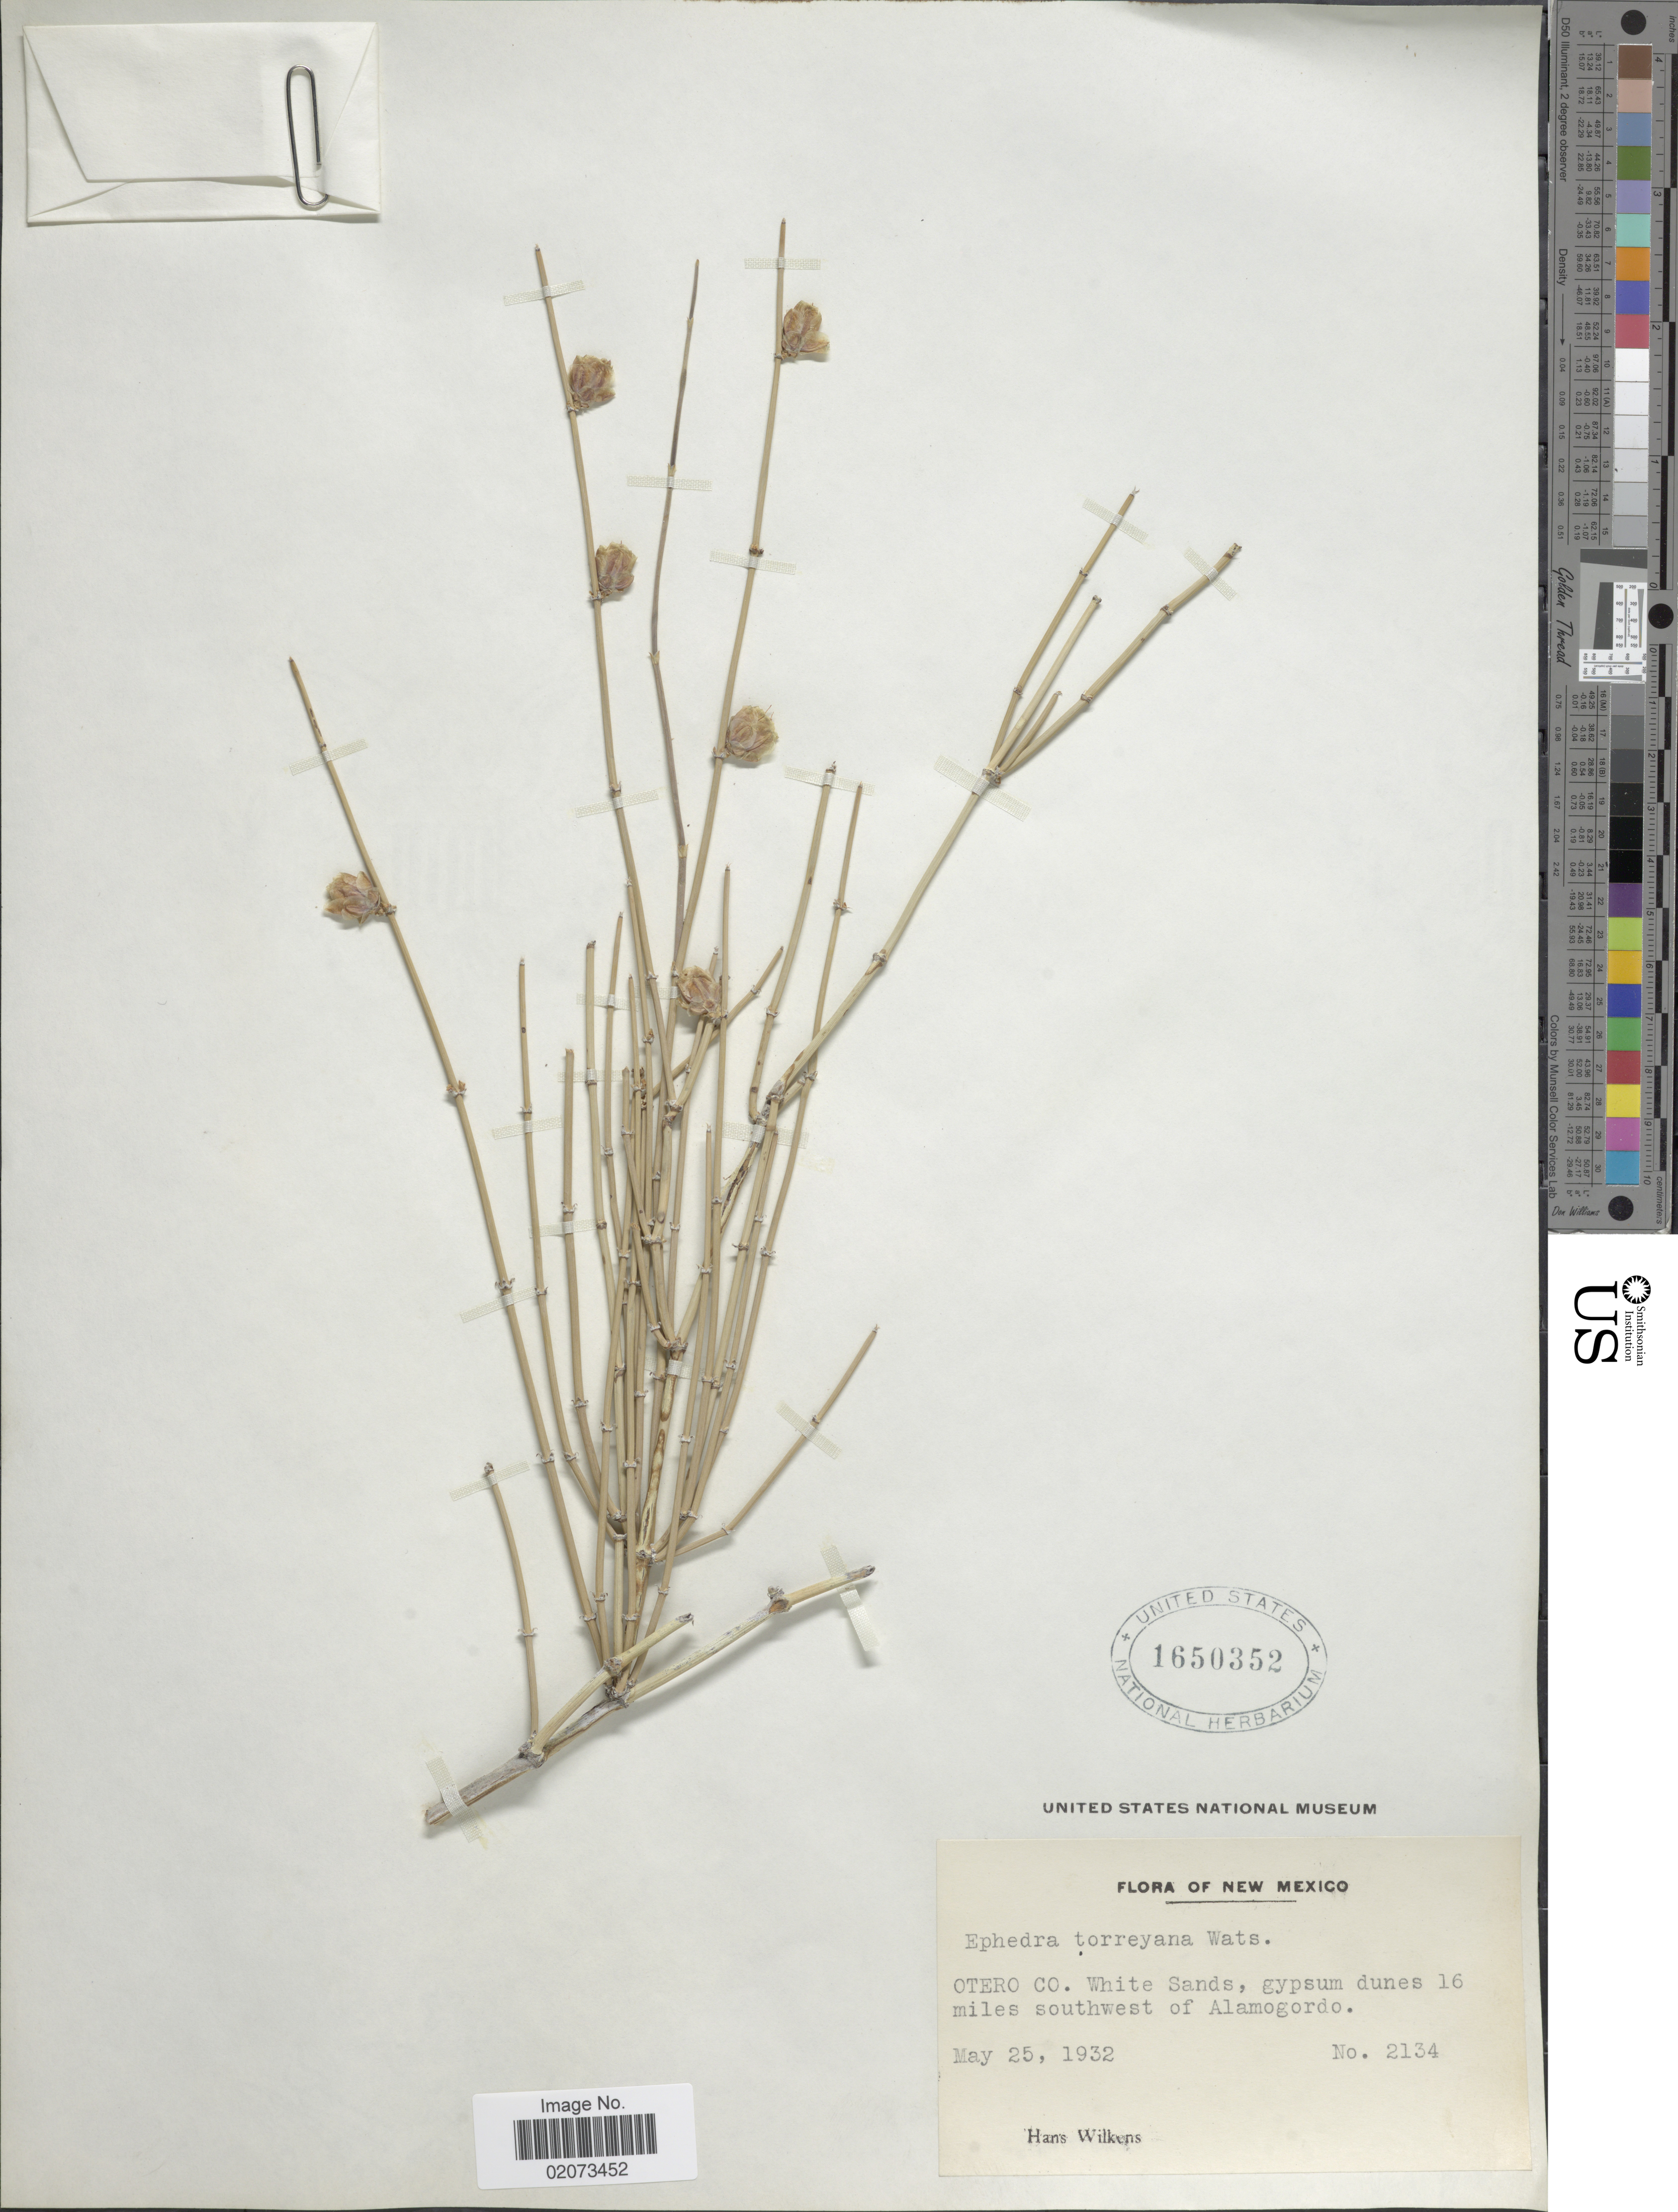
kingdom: Plantae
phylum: Tracheophyta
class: Gnetopsida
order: Ephedrales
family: Ephedraceae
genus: Ephedra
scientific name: Ephedra torreyana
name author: S. Watson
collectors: H. Wilkens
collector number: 2134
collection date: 1932-05-25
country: United States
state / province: New Mexico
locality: New Mexico. Otero Co. Whote Sands. gypsum dunes 16 miles southwest of Alamogordo.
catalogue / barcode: US 1650352